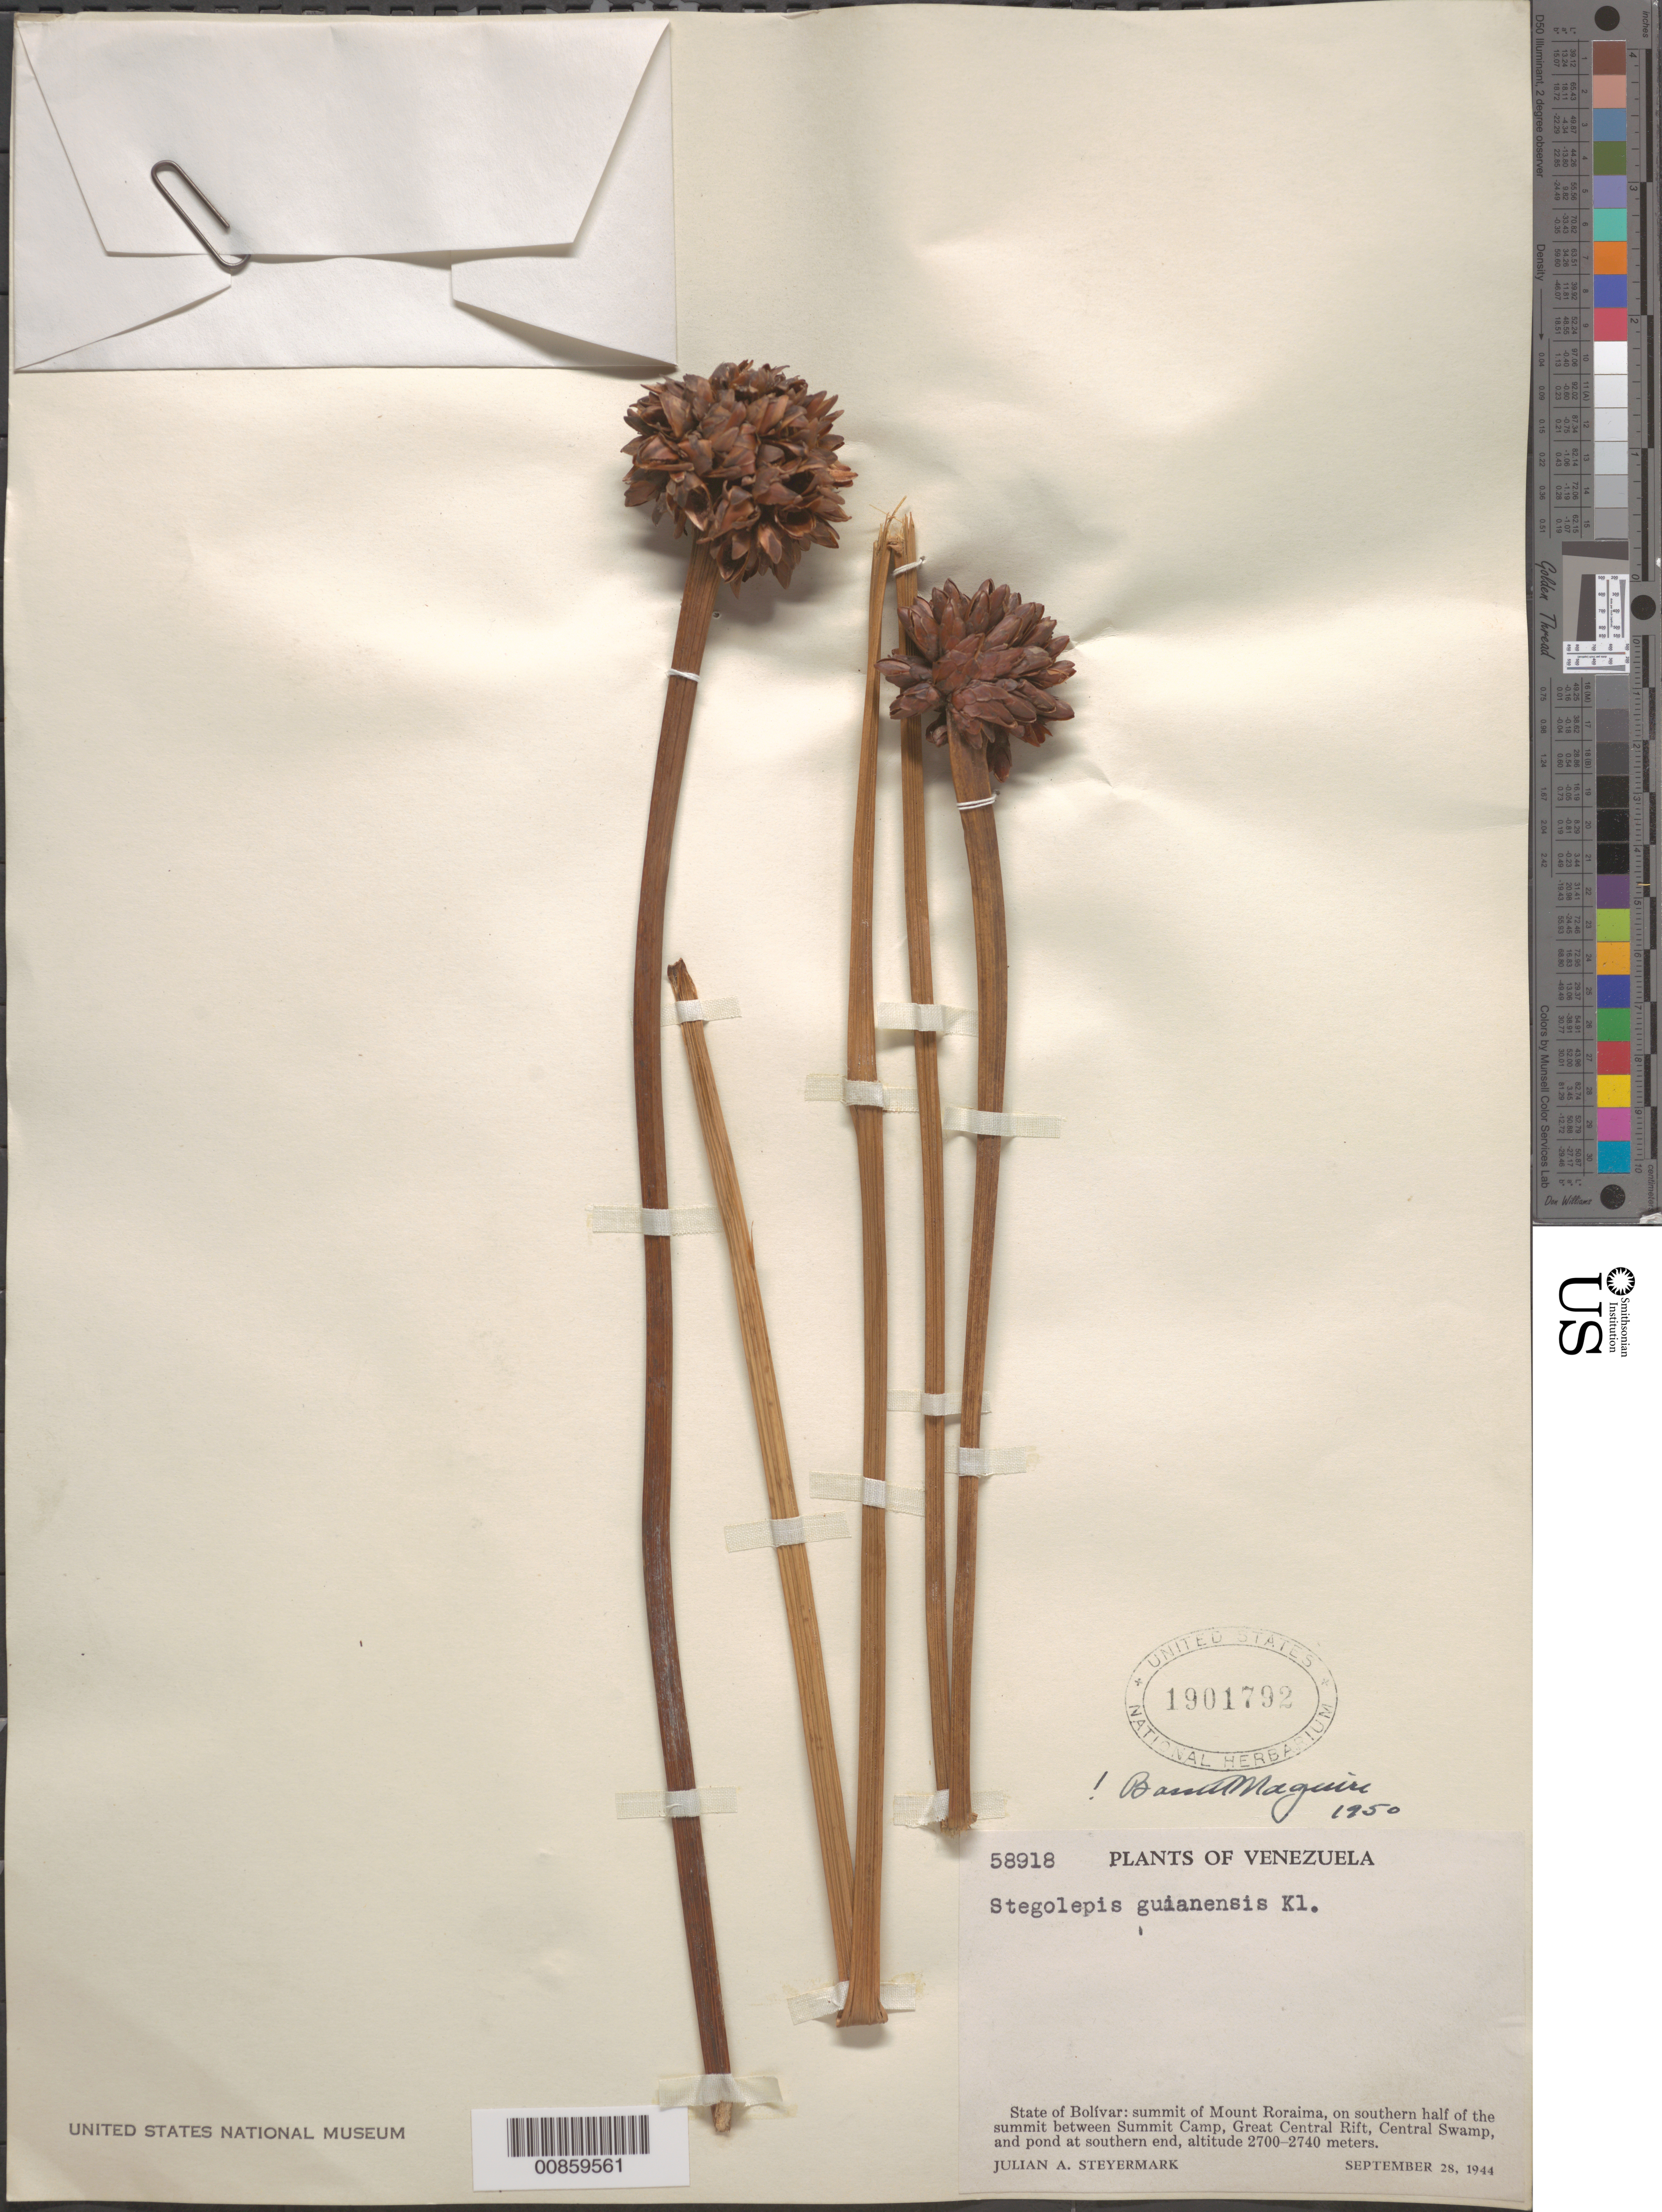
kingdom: Plantae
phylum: Tracheophyta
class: Liliopsida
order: Poales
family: Rapateaceae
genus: Stegolepis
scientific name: Stegolepis guianensis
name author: Klotzsch ex Körn.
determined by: Maguire, Bassett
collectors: J. Steyermark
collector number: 58918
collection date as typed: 28-Sep-44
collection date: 1944-09-28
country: Venezuela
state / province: Bolívar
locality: Mt. Roraima, between Summit Camp, Great Central Rift, Central Swamp and pond at S end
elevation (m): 2700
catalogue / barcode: US 1901792